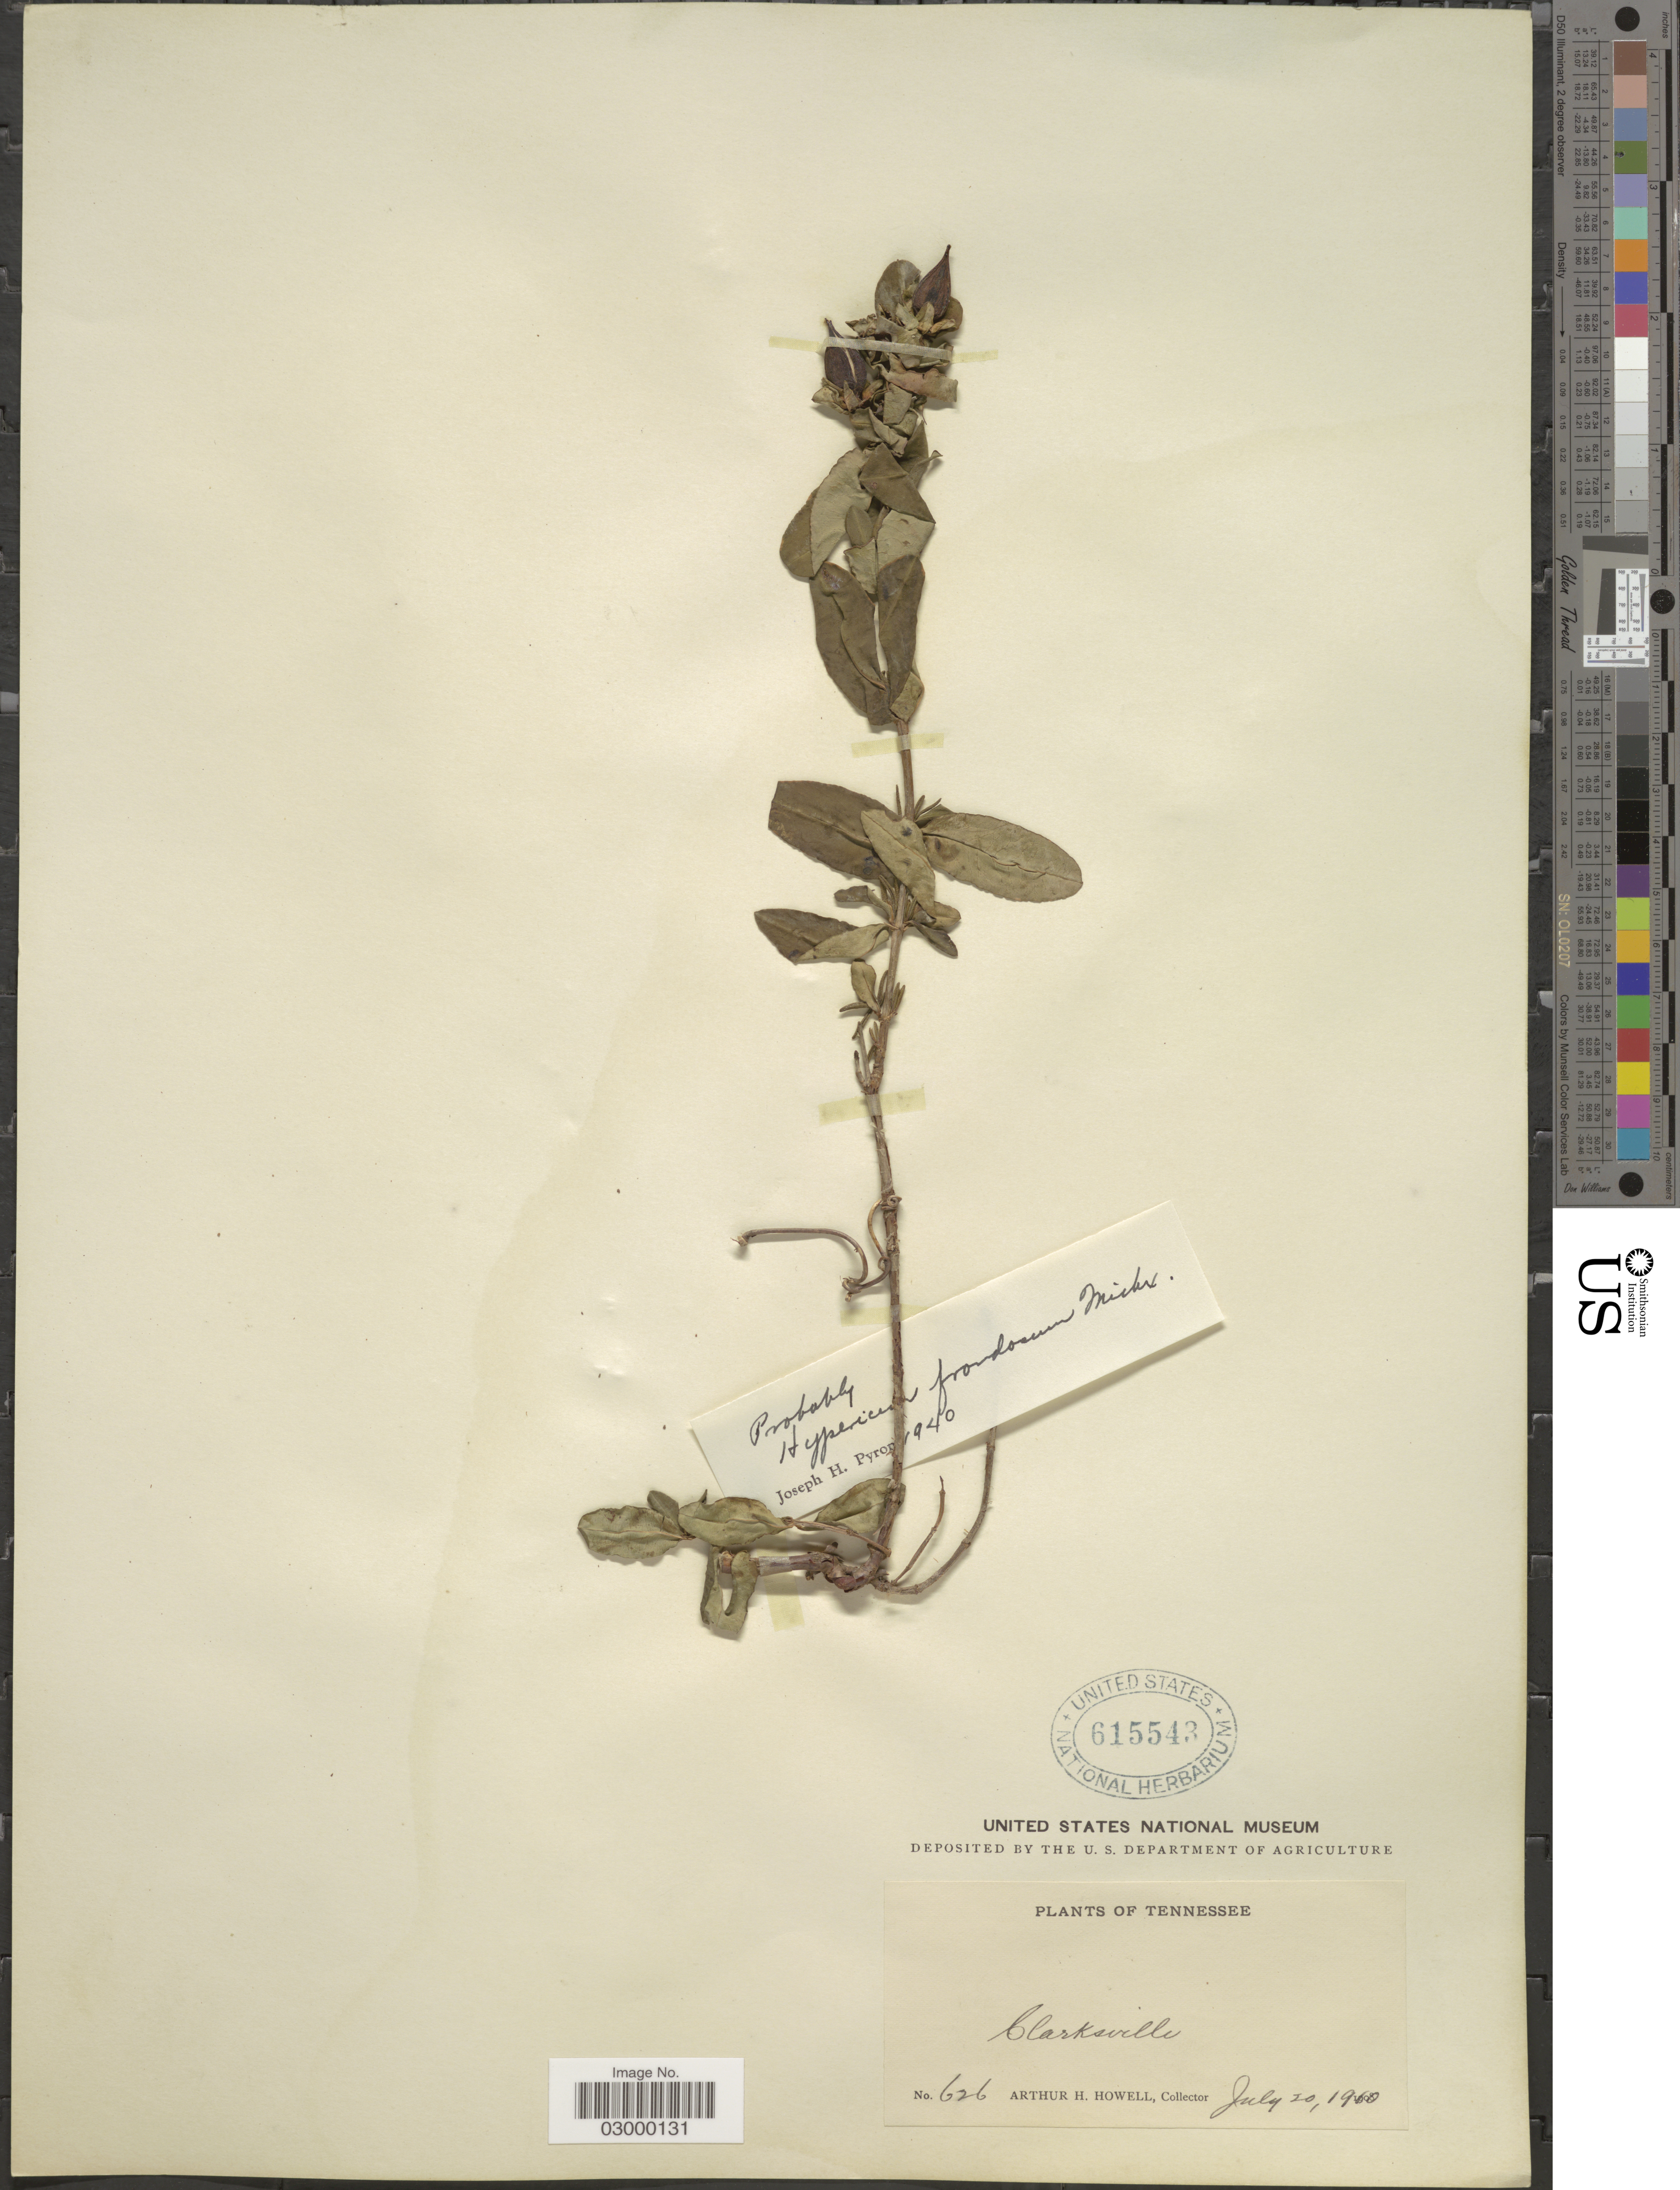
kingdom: Plantae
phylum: Tracheophyta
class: Magnoliopsida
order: Malpighiales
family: Hypericaceae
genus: Hypericum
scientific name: Hypericum aureum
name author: Lour.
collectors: A. H. Howell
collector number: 626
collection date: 1910-07-20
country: United States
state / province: Tennessee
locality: Clarksville.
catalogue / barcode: US 615543